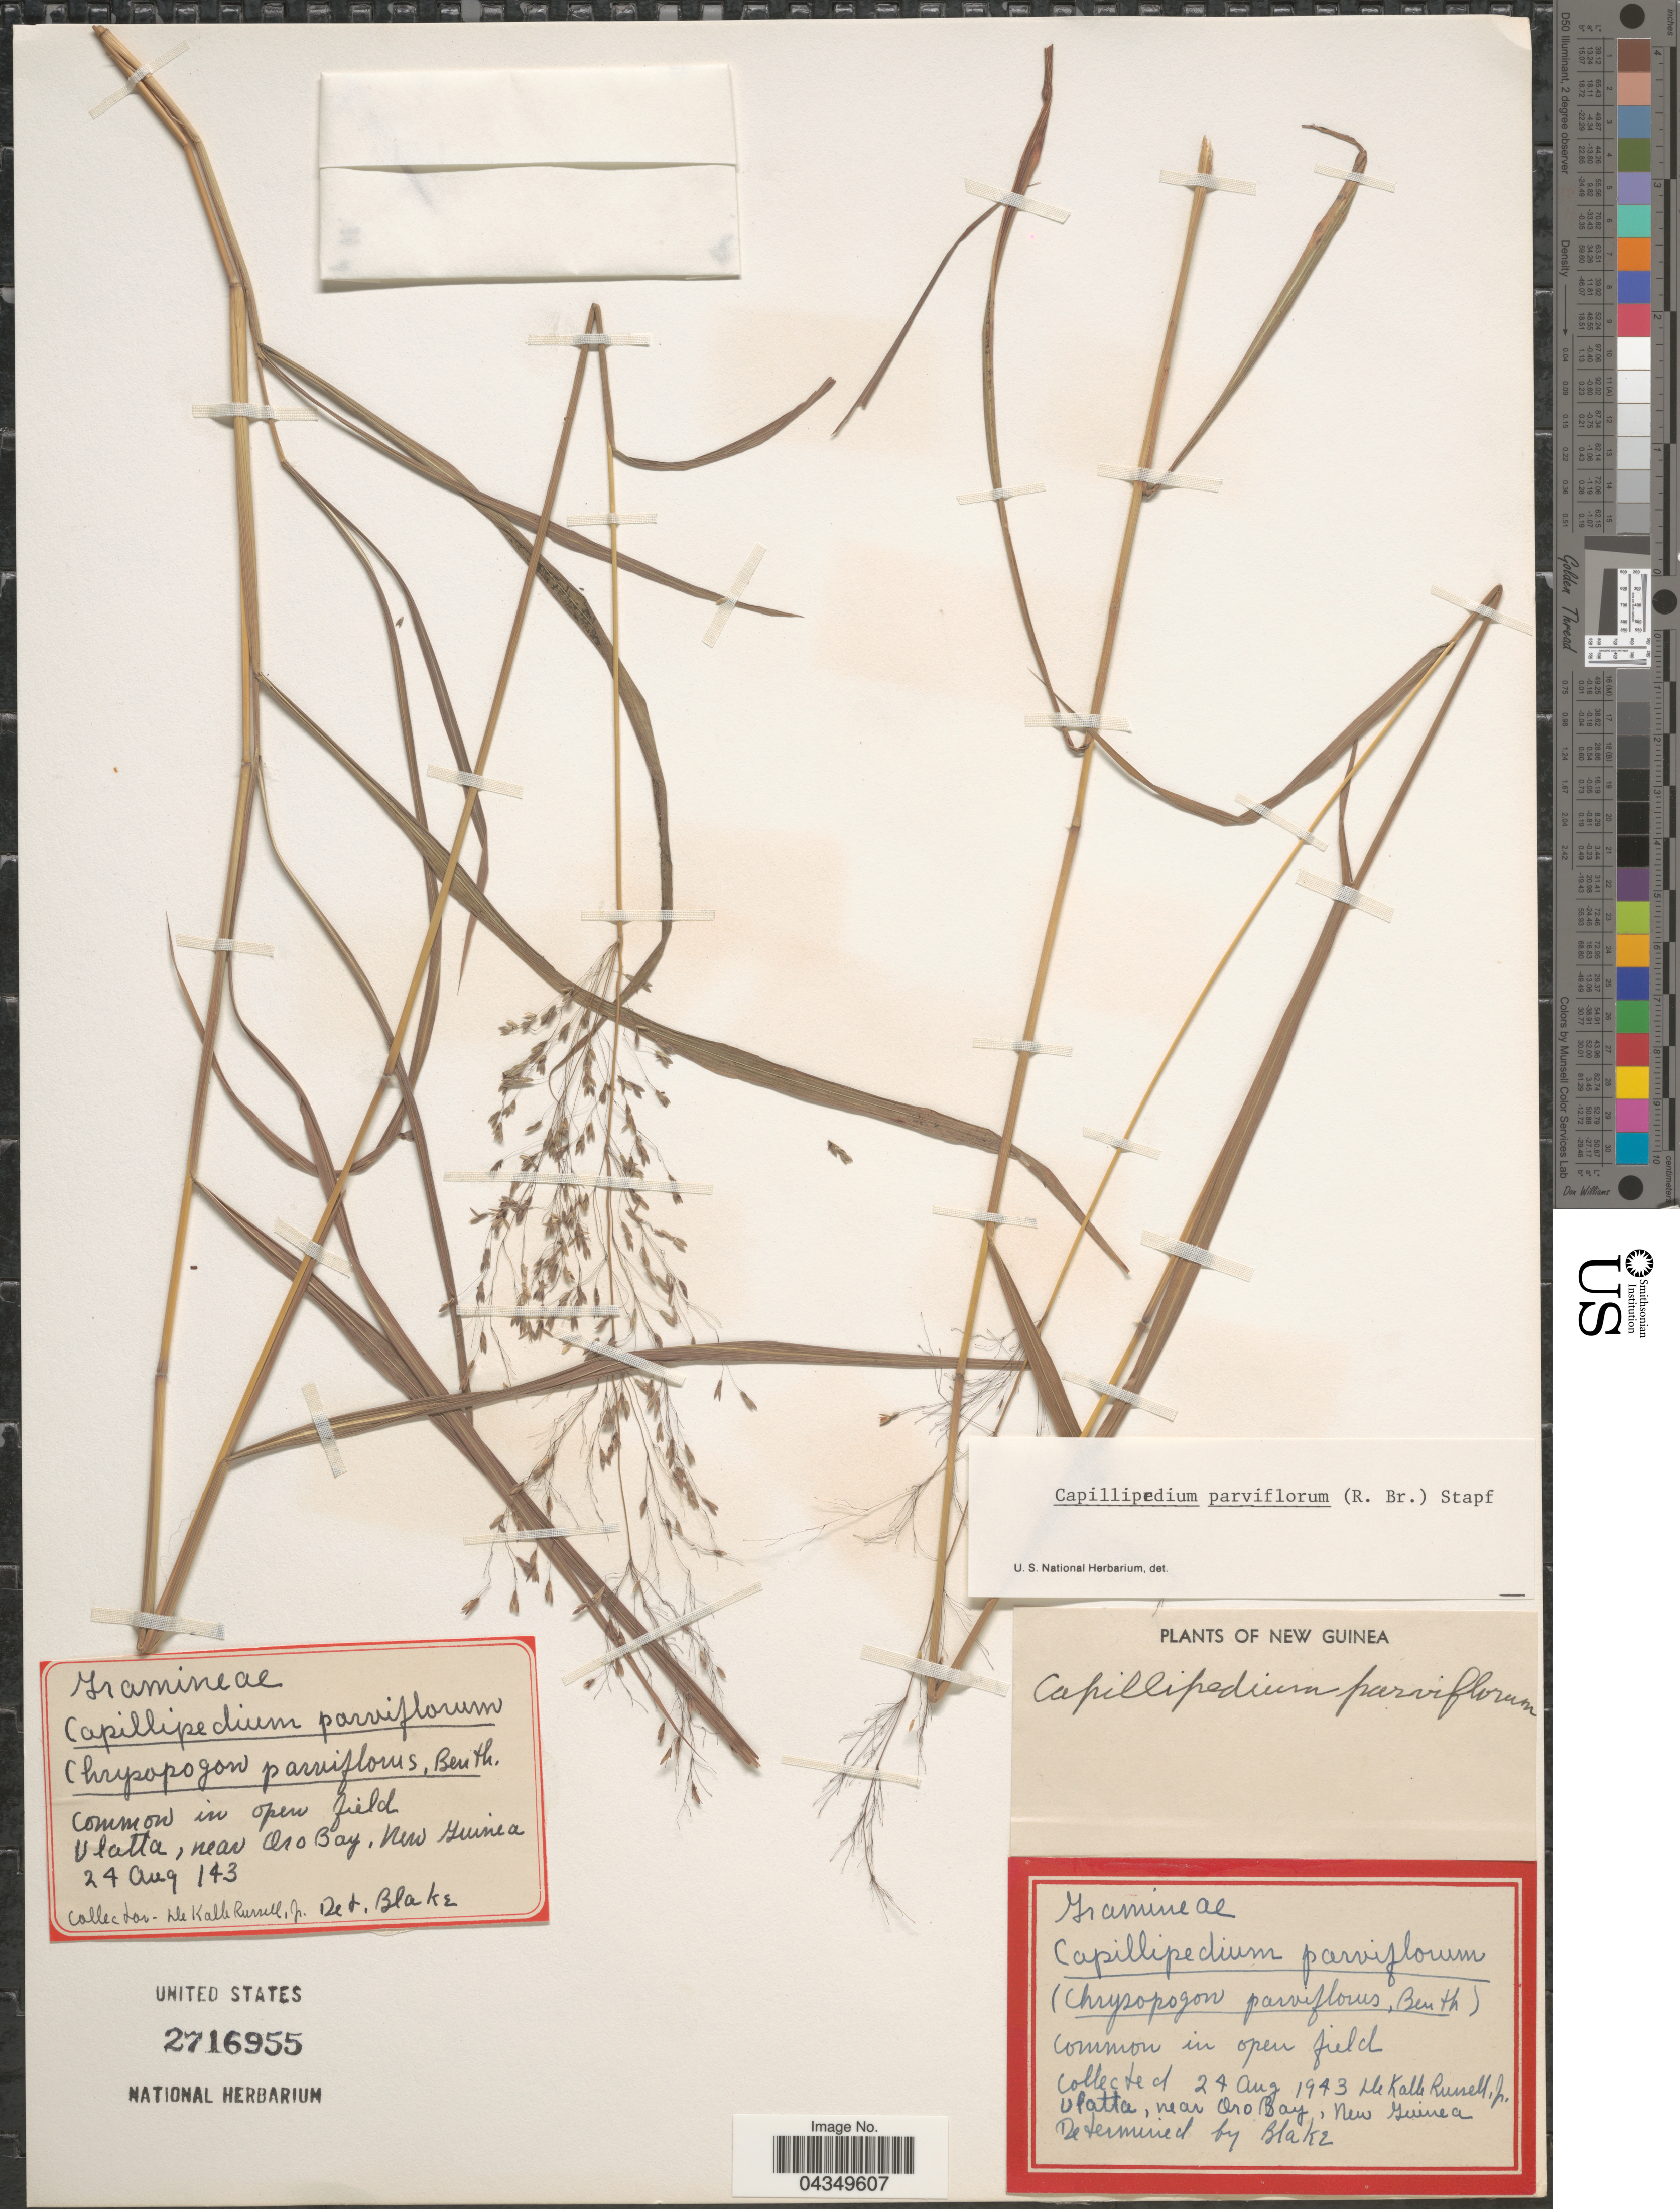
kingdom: Plantae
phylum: Tracheophyta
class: Liliopsida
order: Poales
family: Poaceae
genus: Capillipedium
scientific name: Capillipedium parviflorum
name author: (R. Br.) Stapf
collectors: D. K. Russell Jr.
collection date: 1943-08-24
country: Papua New Guinea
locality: Ulatta, near Oro Bay, New Guinea.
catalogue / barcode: US 2716955